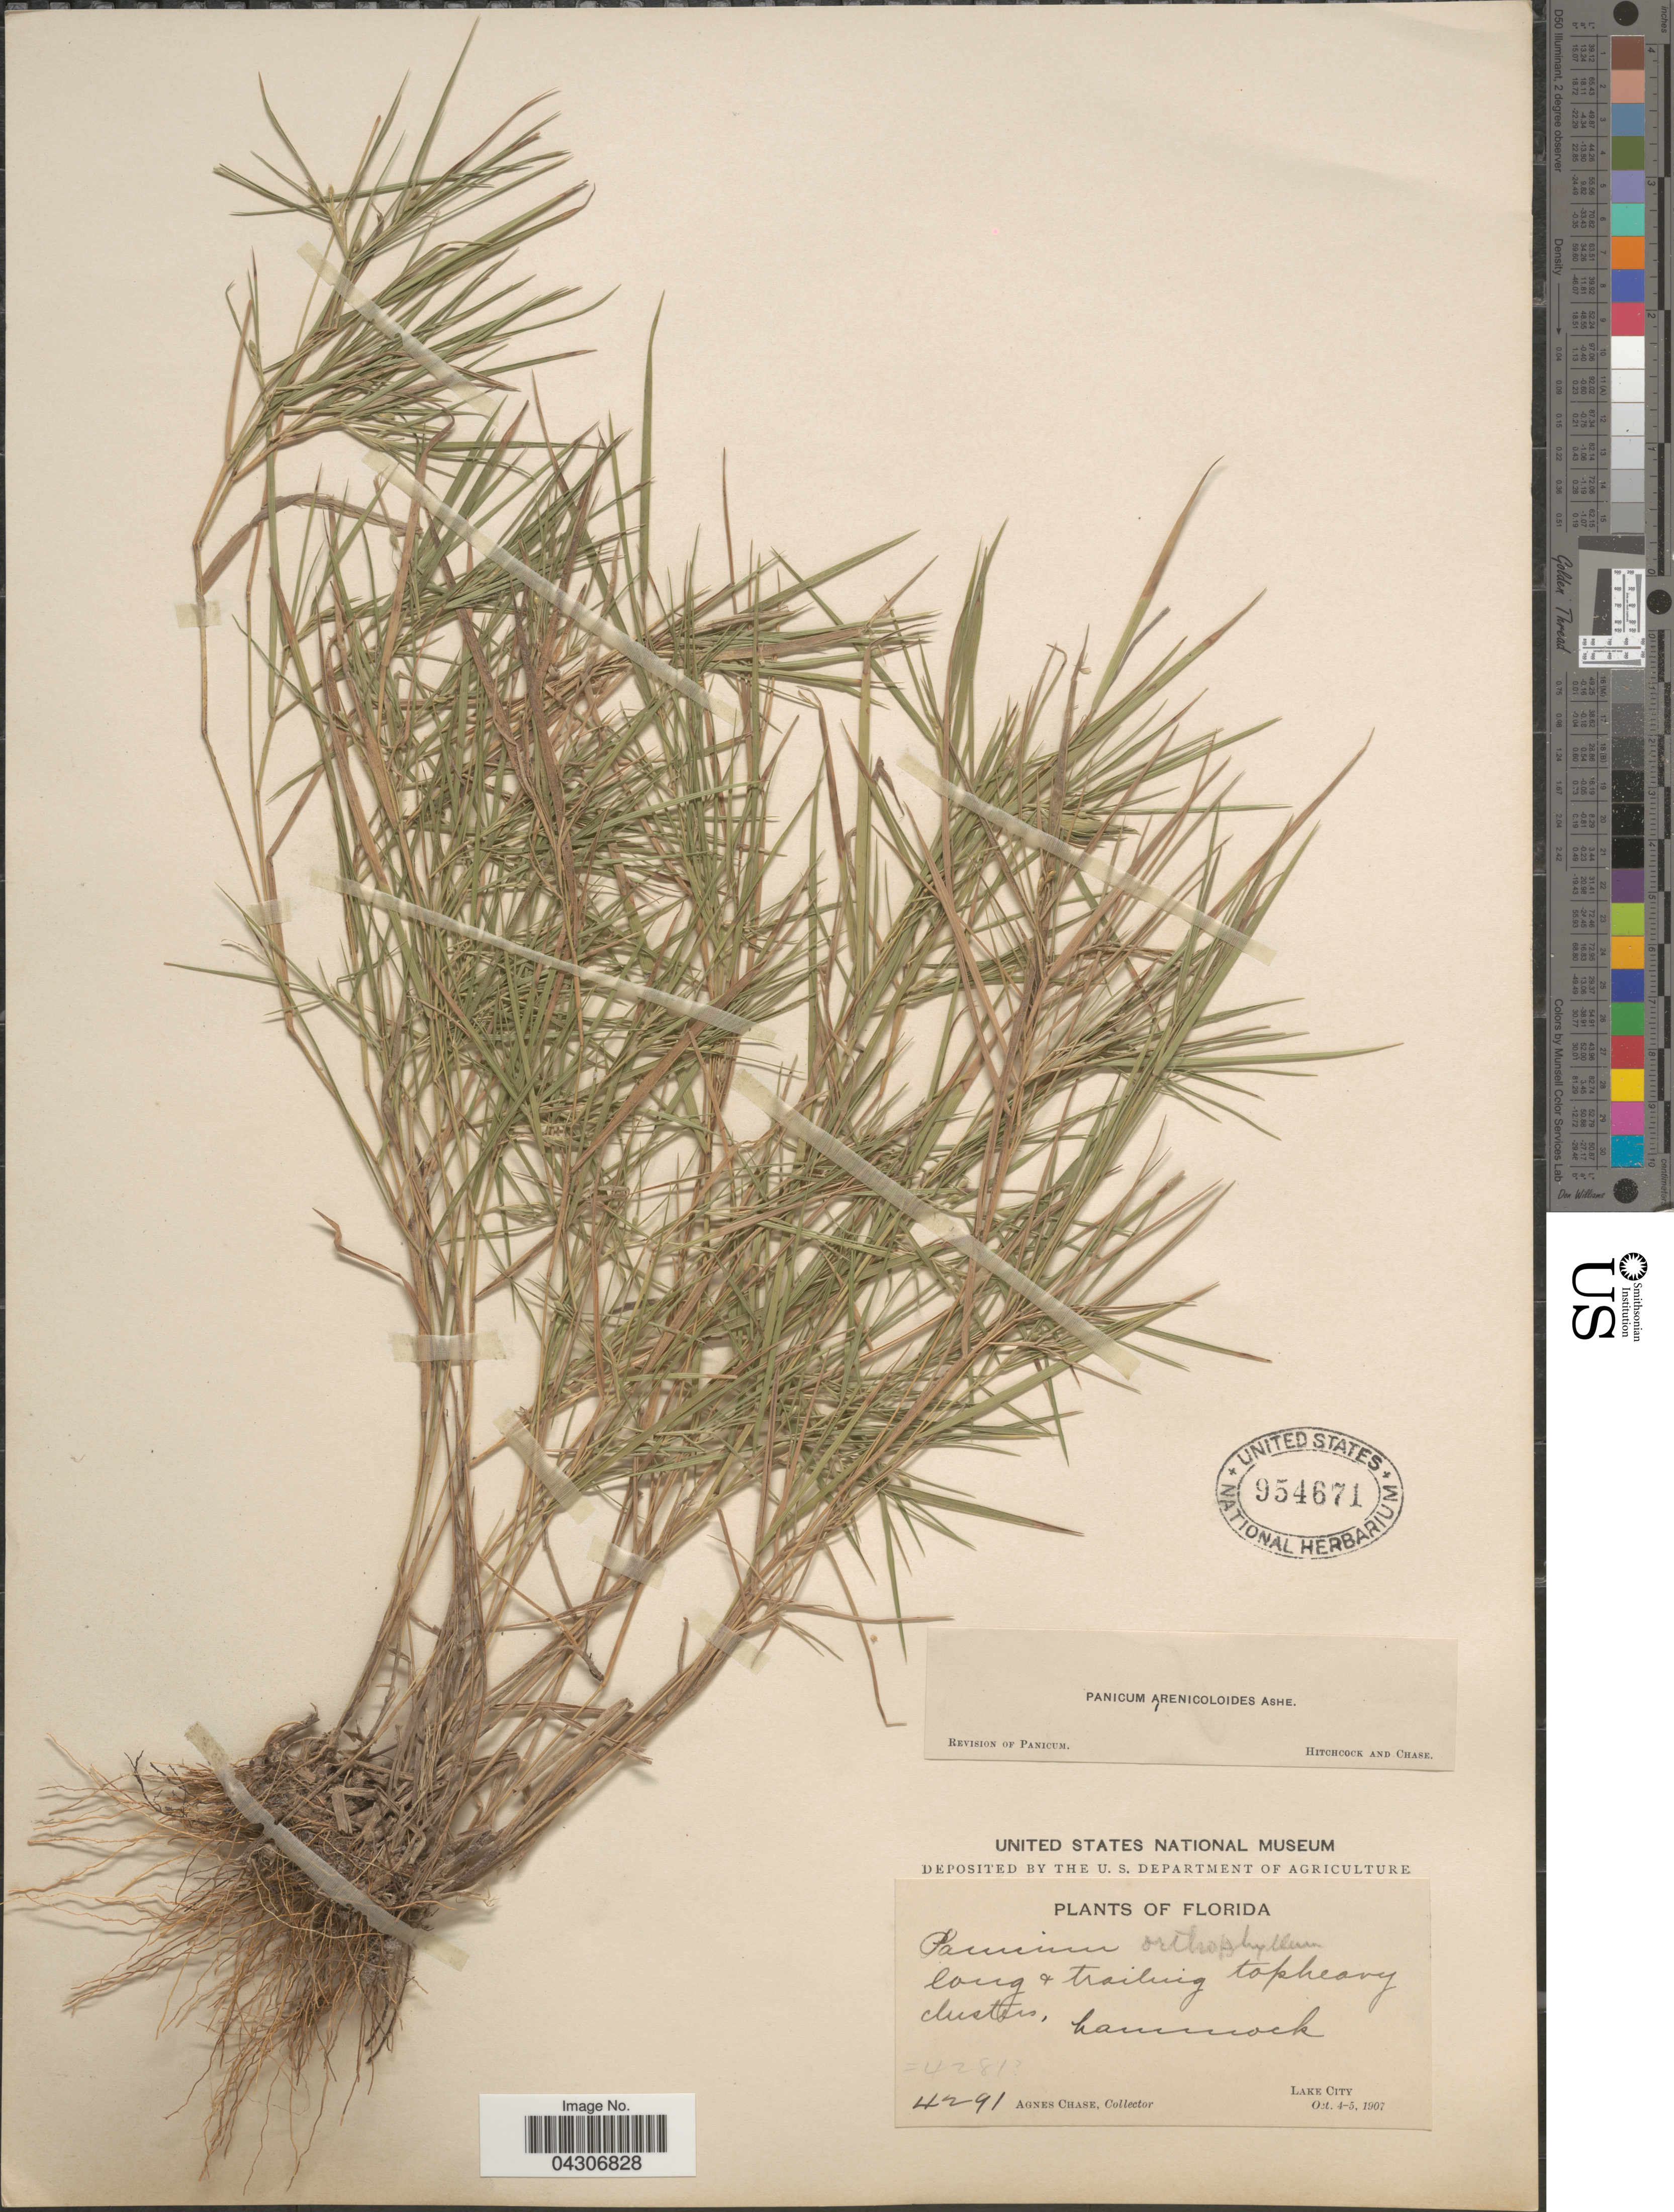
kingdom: Plantae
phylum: Tracheophyta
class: Liliopsida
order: Poales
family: Poaceae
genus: Dichanthelium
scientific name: Dichanthelium aciculare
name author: (Desv. ex Poir.) Gould & C.A. Clark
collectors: A. Chase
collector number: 4291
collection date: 1907-10-04/1907-10-05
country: United States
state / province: Florida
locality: Long + trailing topheary clusters, Hammock. Lake City.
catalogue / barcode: US 954671